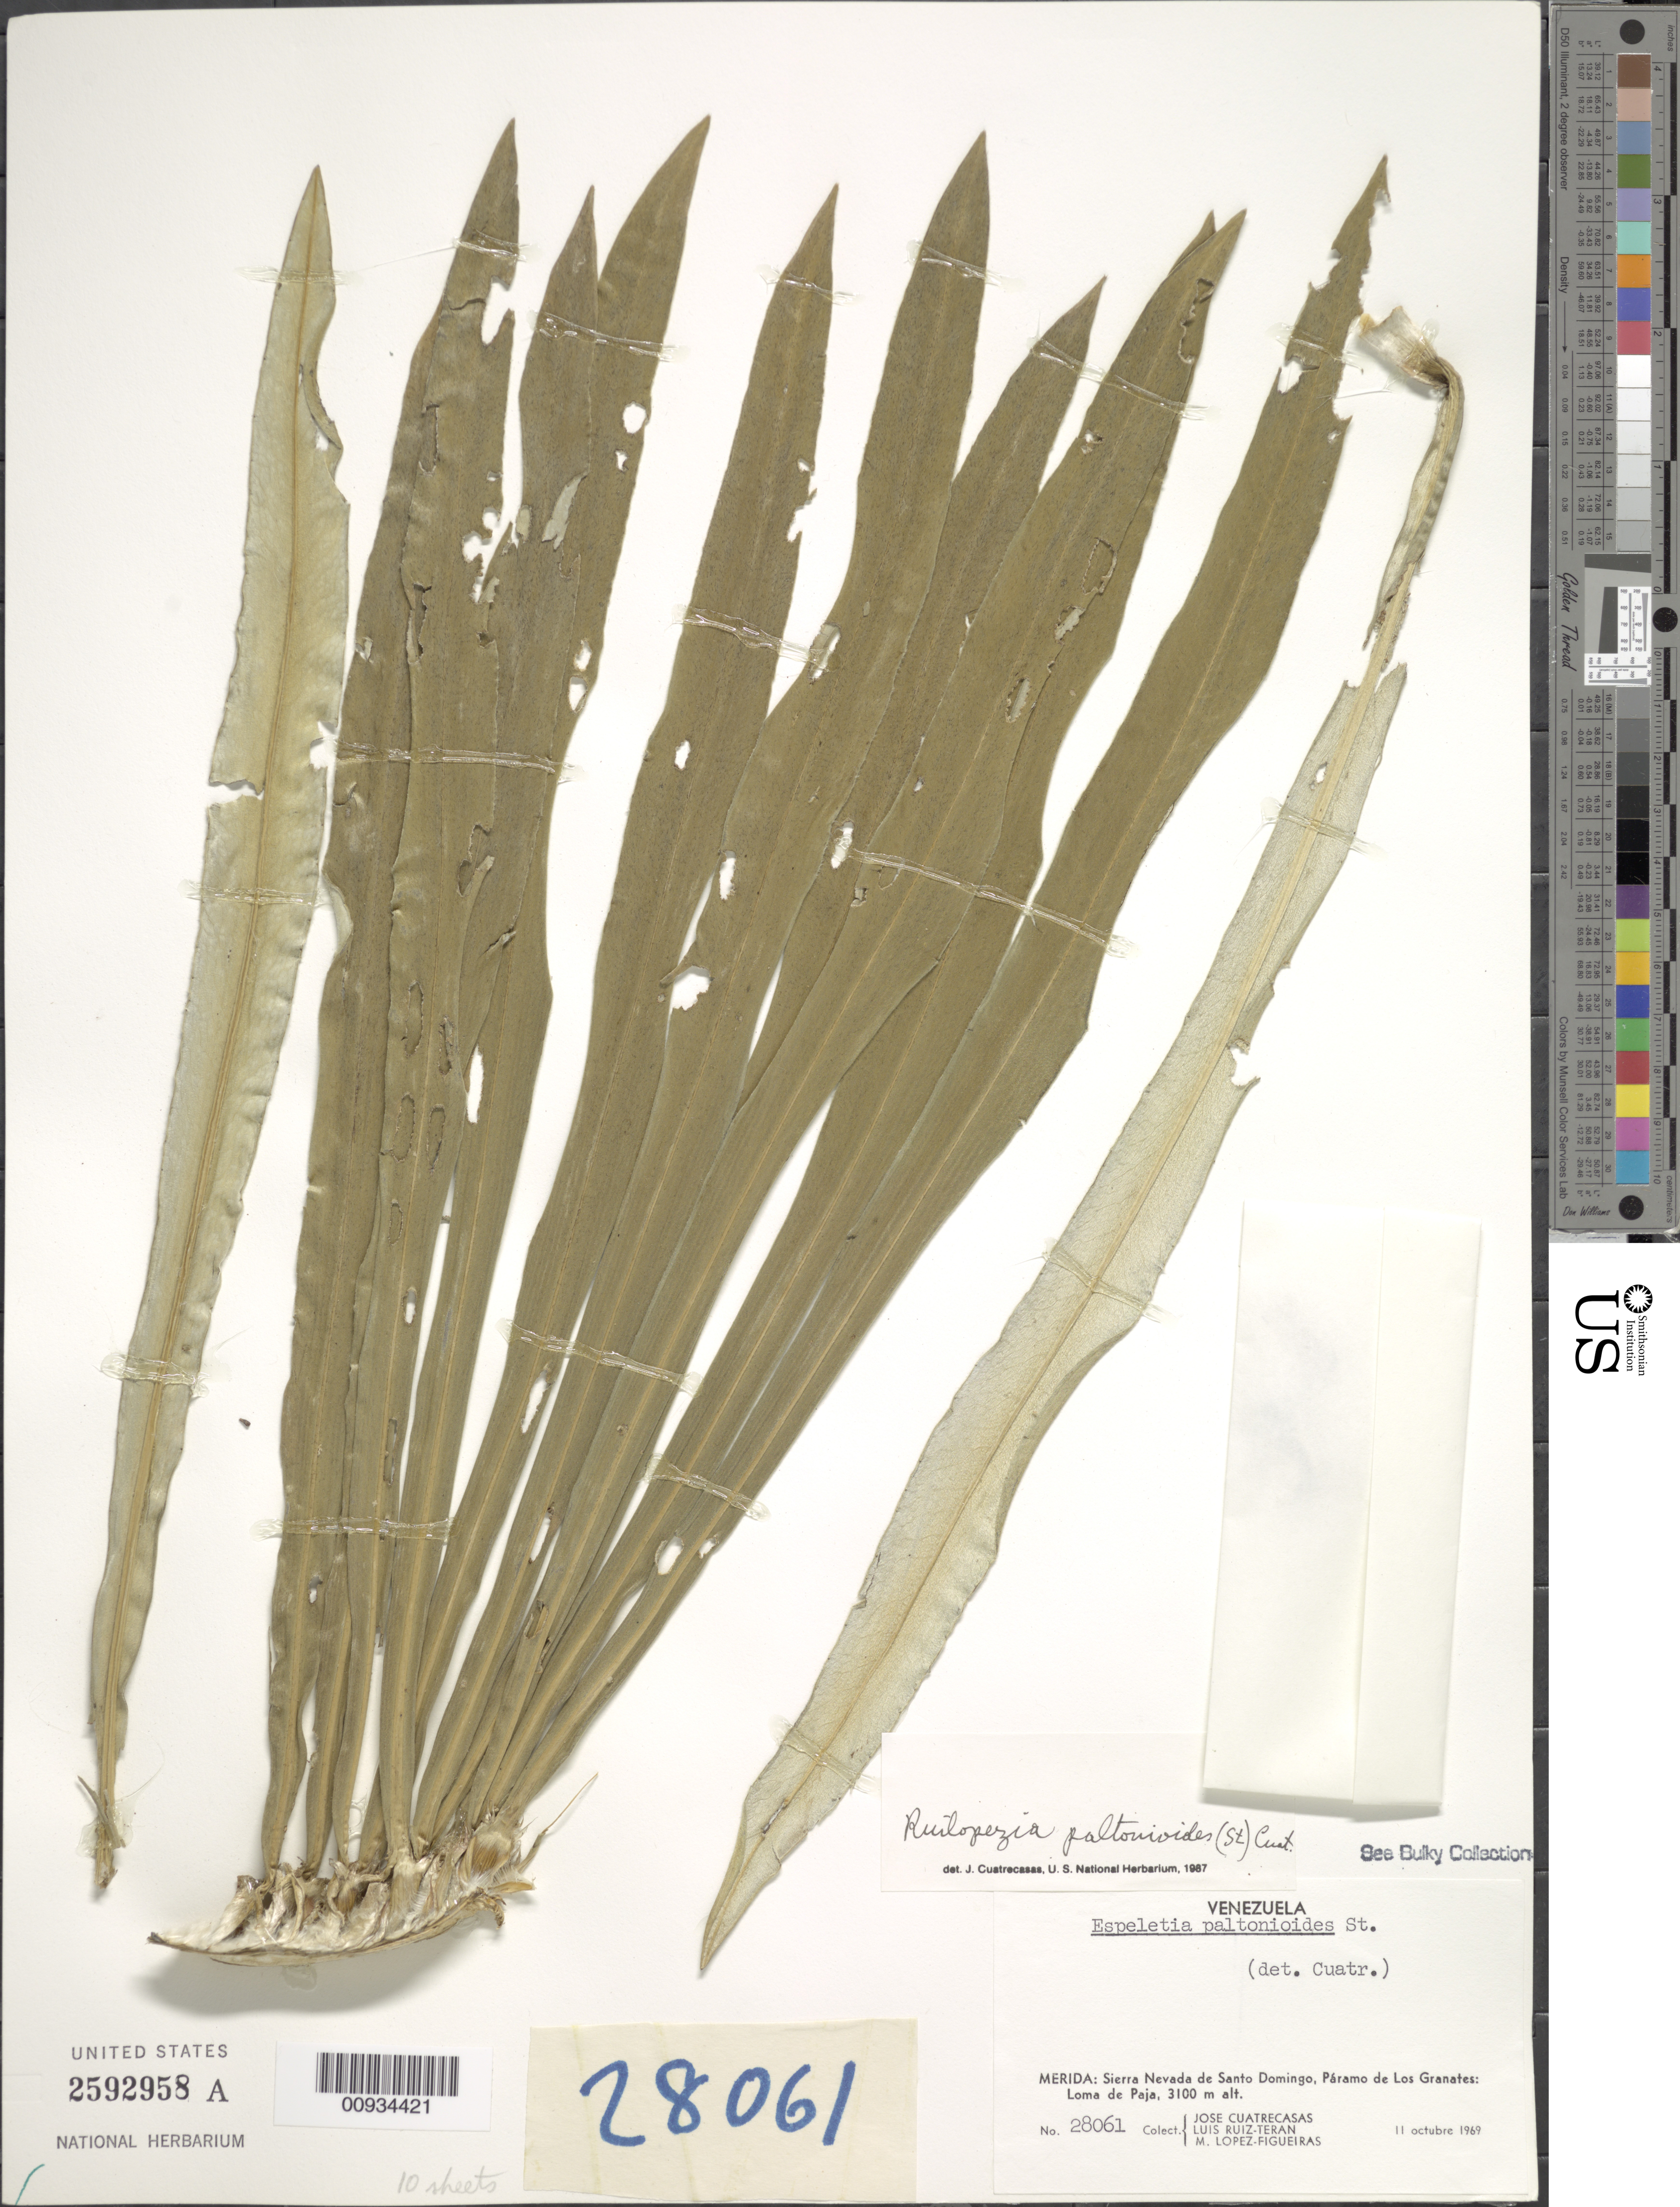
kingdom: Plantae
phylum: Tracheophyta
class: Magnoliopsida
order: Asterales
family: Asteraceae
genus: Ruilopezia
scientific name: Ruilopezia paltonioides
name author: (Standl.) Cuatrec.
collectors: J. Cuatrecasas, L. Teran & M. Lopéz-F.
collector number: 28061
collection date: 1969-10-11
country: Venezuela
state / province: Mérida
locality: Sierra Nevada de Santo Domingo, Paramo de Los Granates, Loma de Paja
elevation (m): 3100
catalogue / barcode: US 2592958A